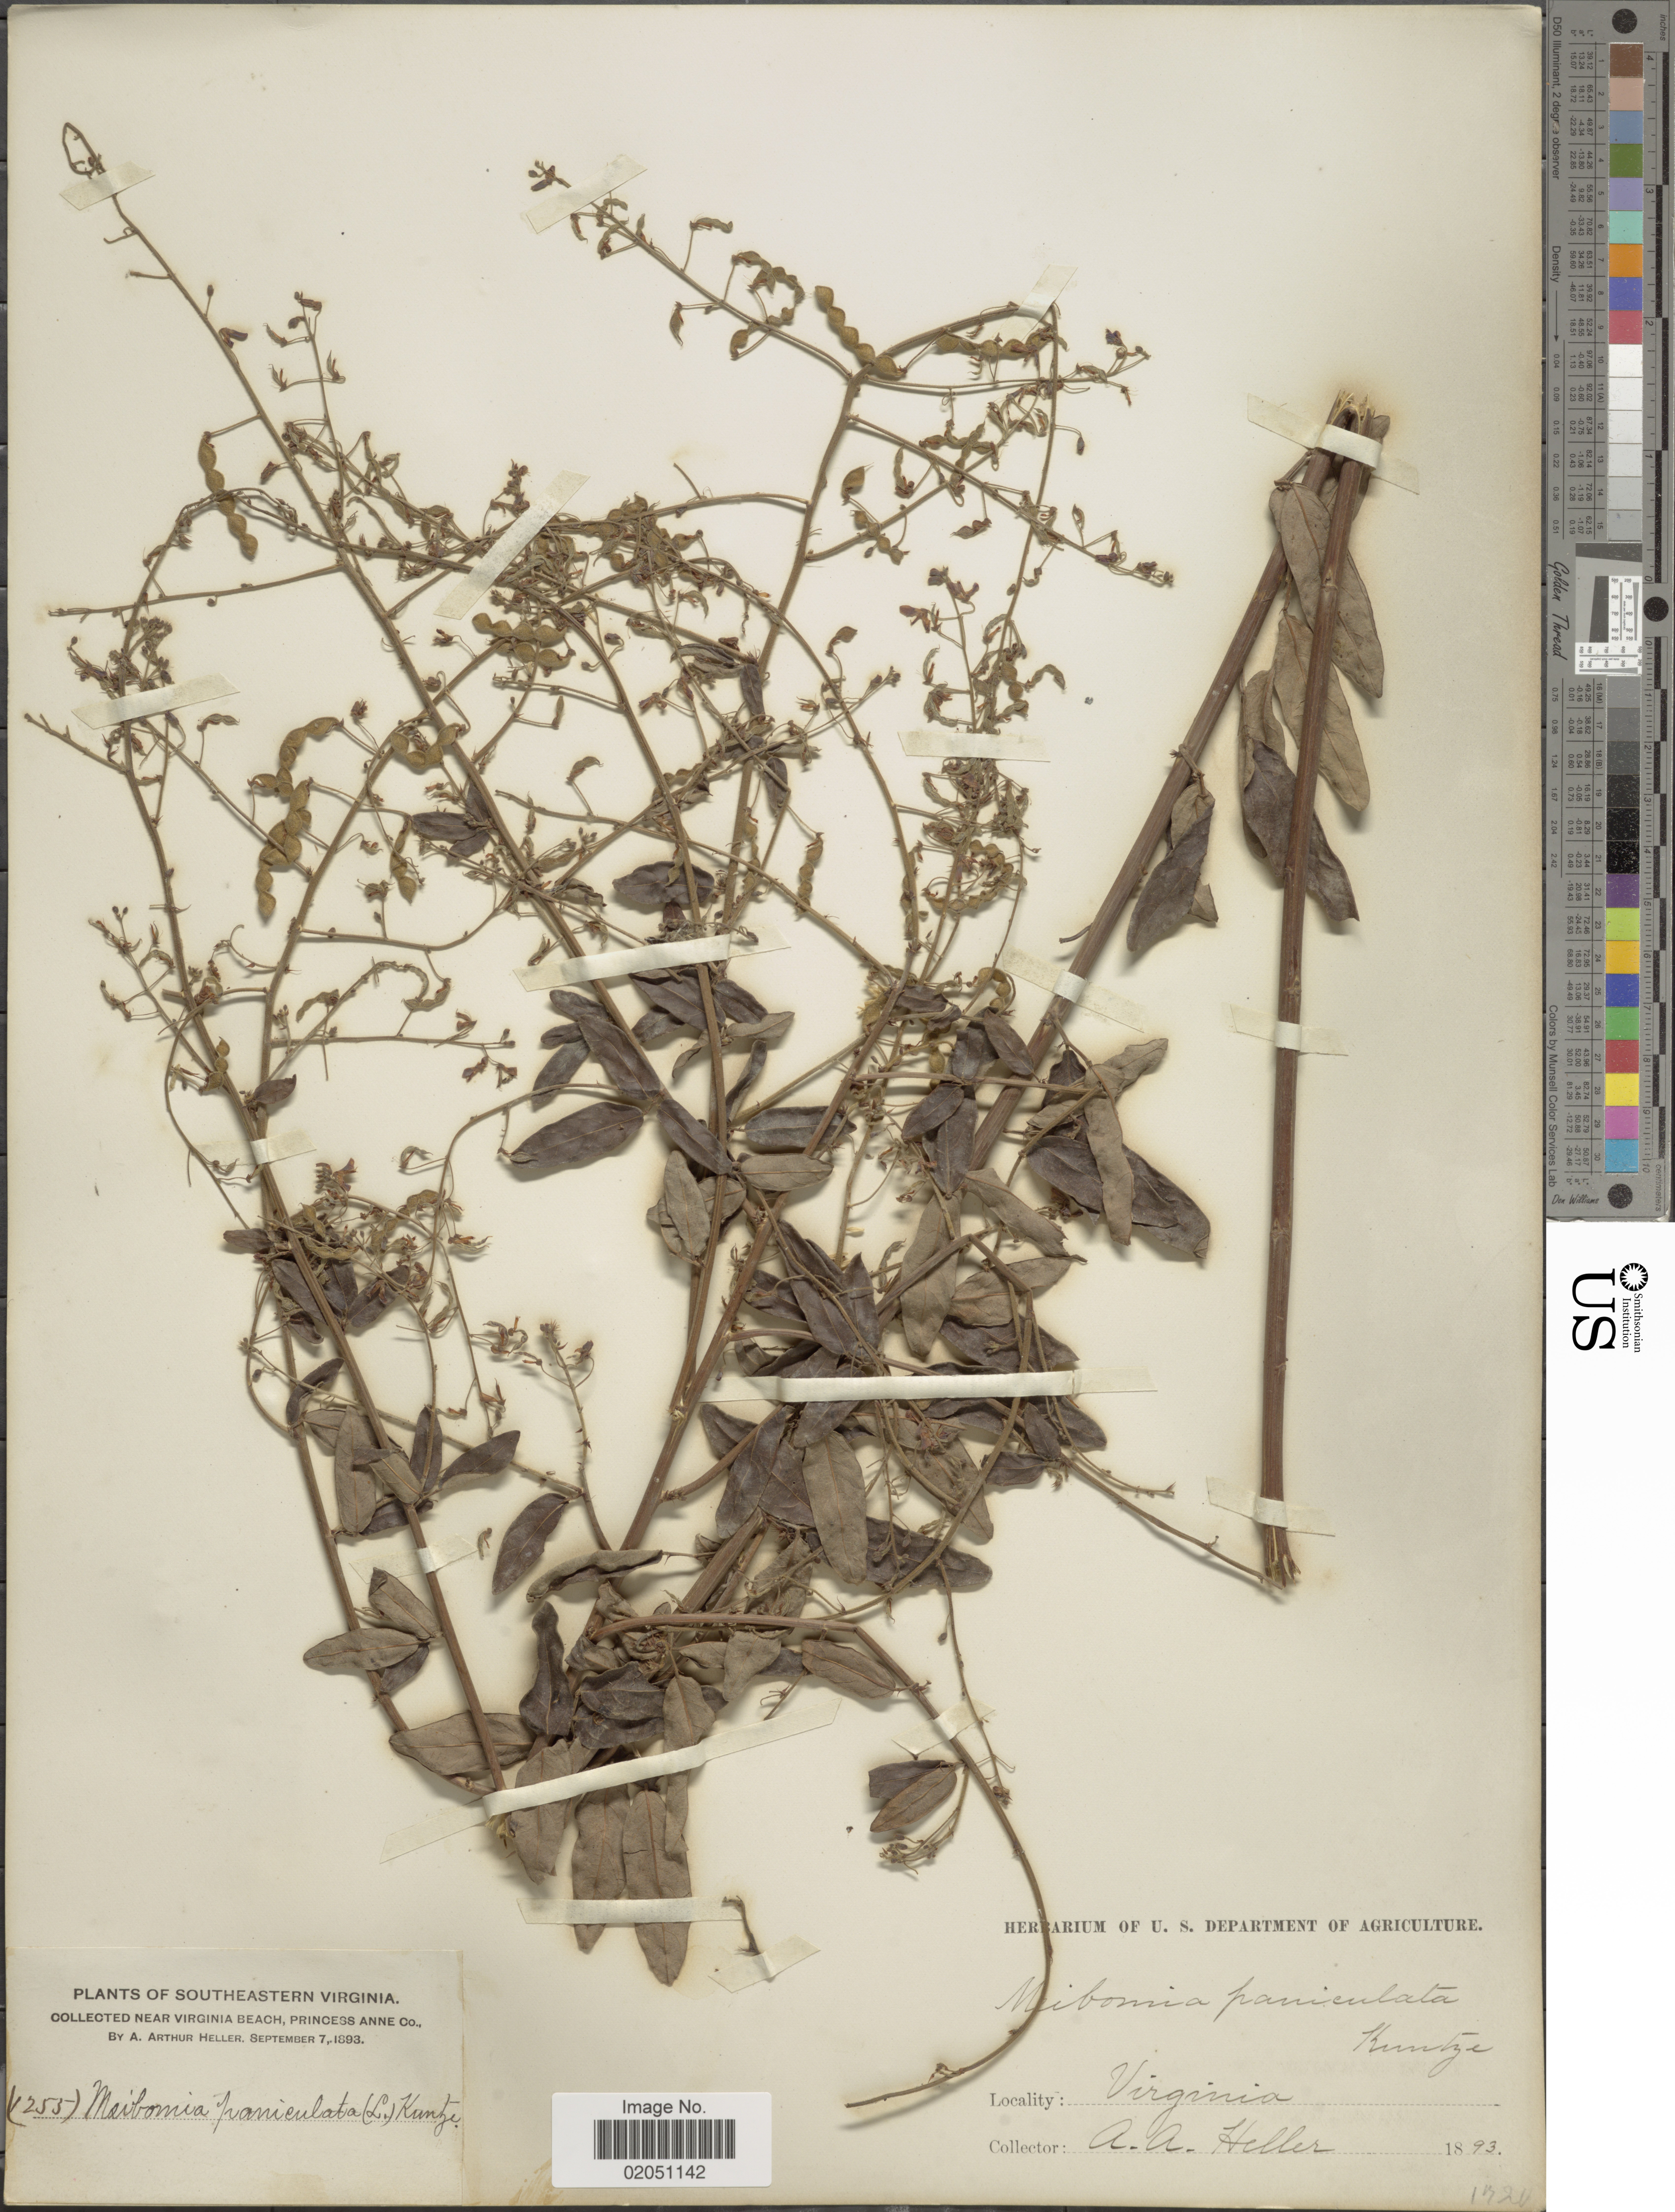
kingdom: Plantae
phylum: Tracheophyta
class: Magnoliopsida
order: Fabales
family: Fabaceae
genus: Desmodium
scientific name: Desmodium paniculatum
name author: (L.) DC.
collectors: A. A. Heller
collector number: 1255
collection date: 1893-09-07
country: United States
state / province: Virginia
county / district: City of Virginia Beach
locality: Southeastern Virginia, near Virginia Beach, Princess Anne (=historic county name) County